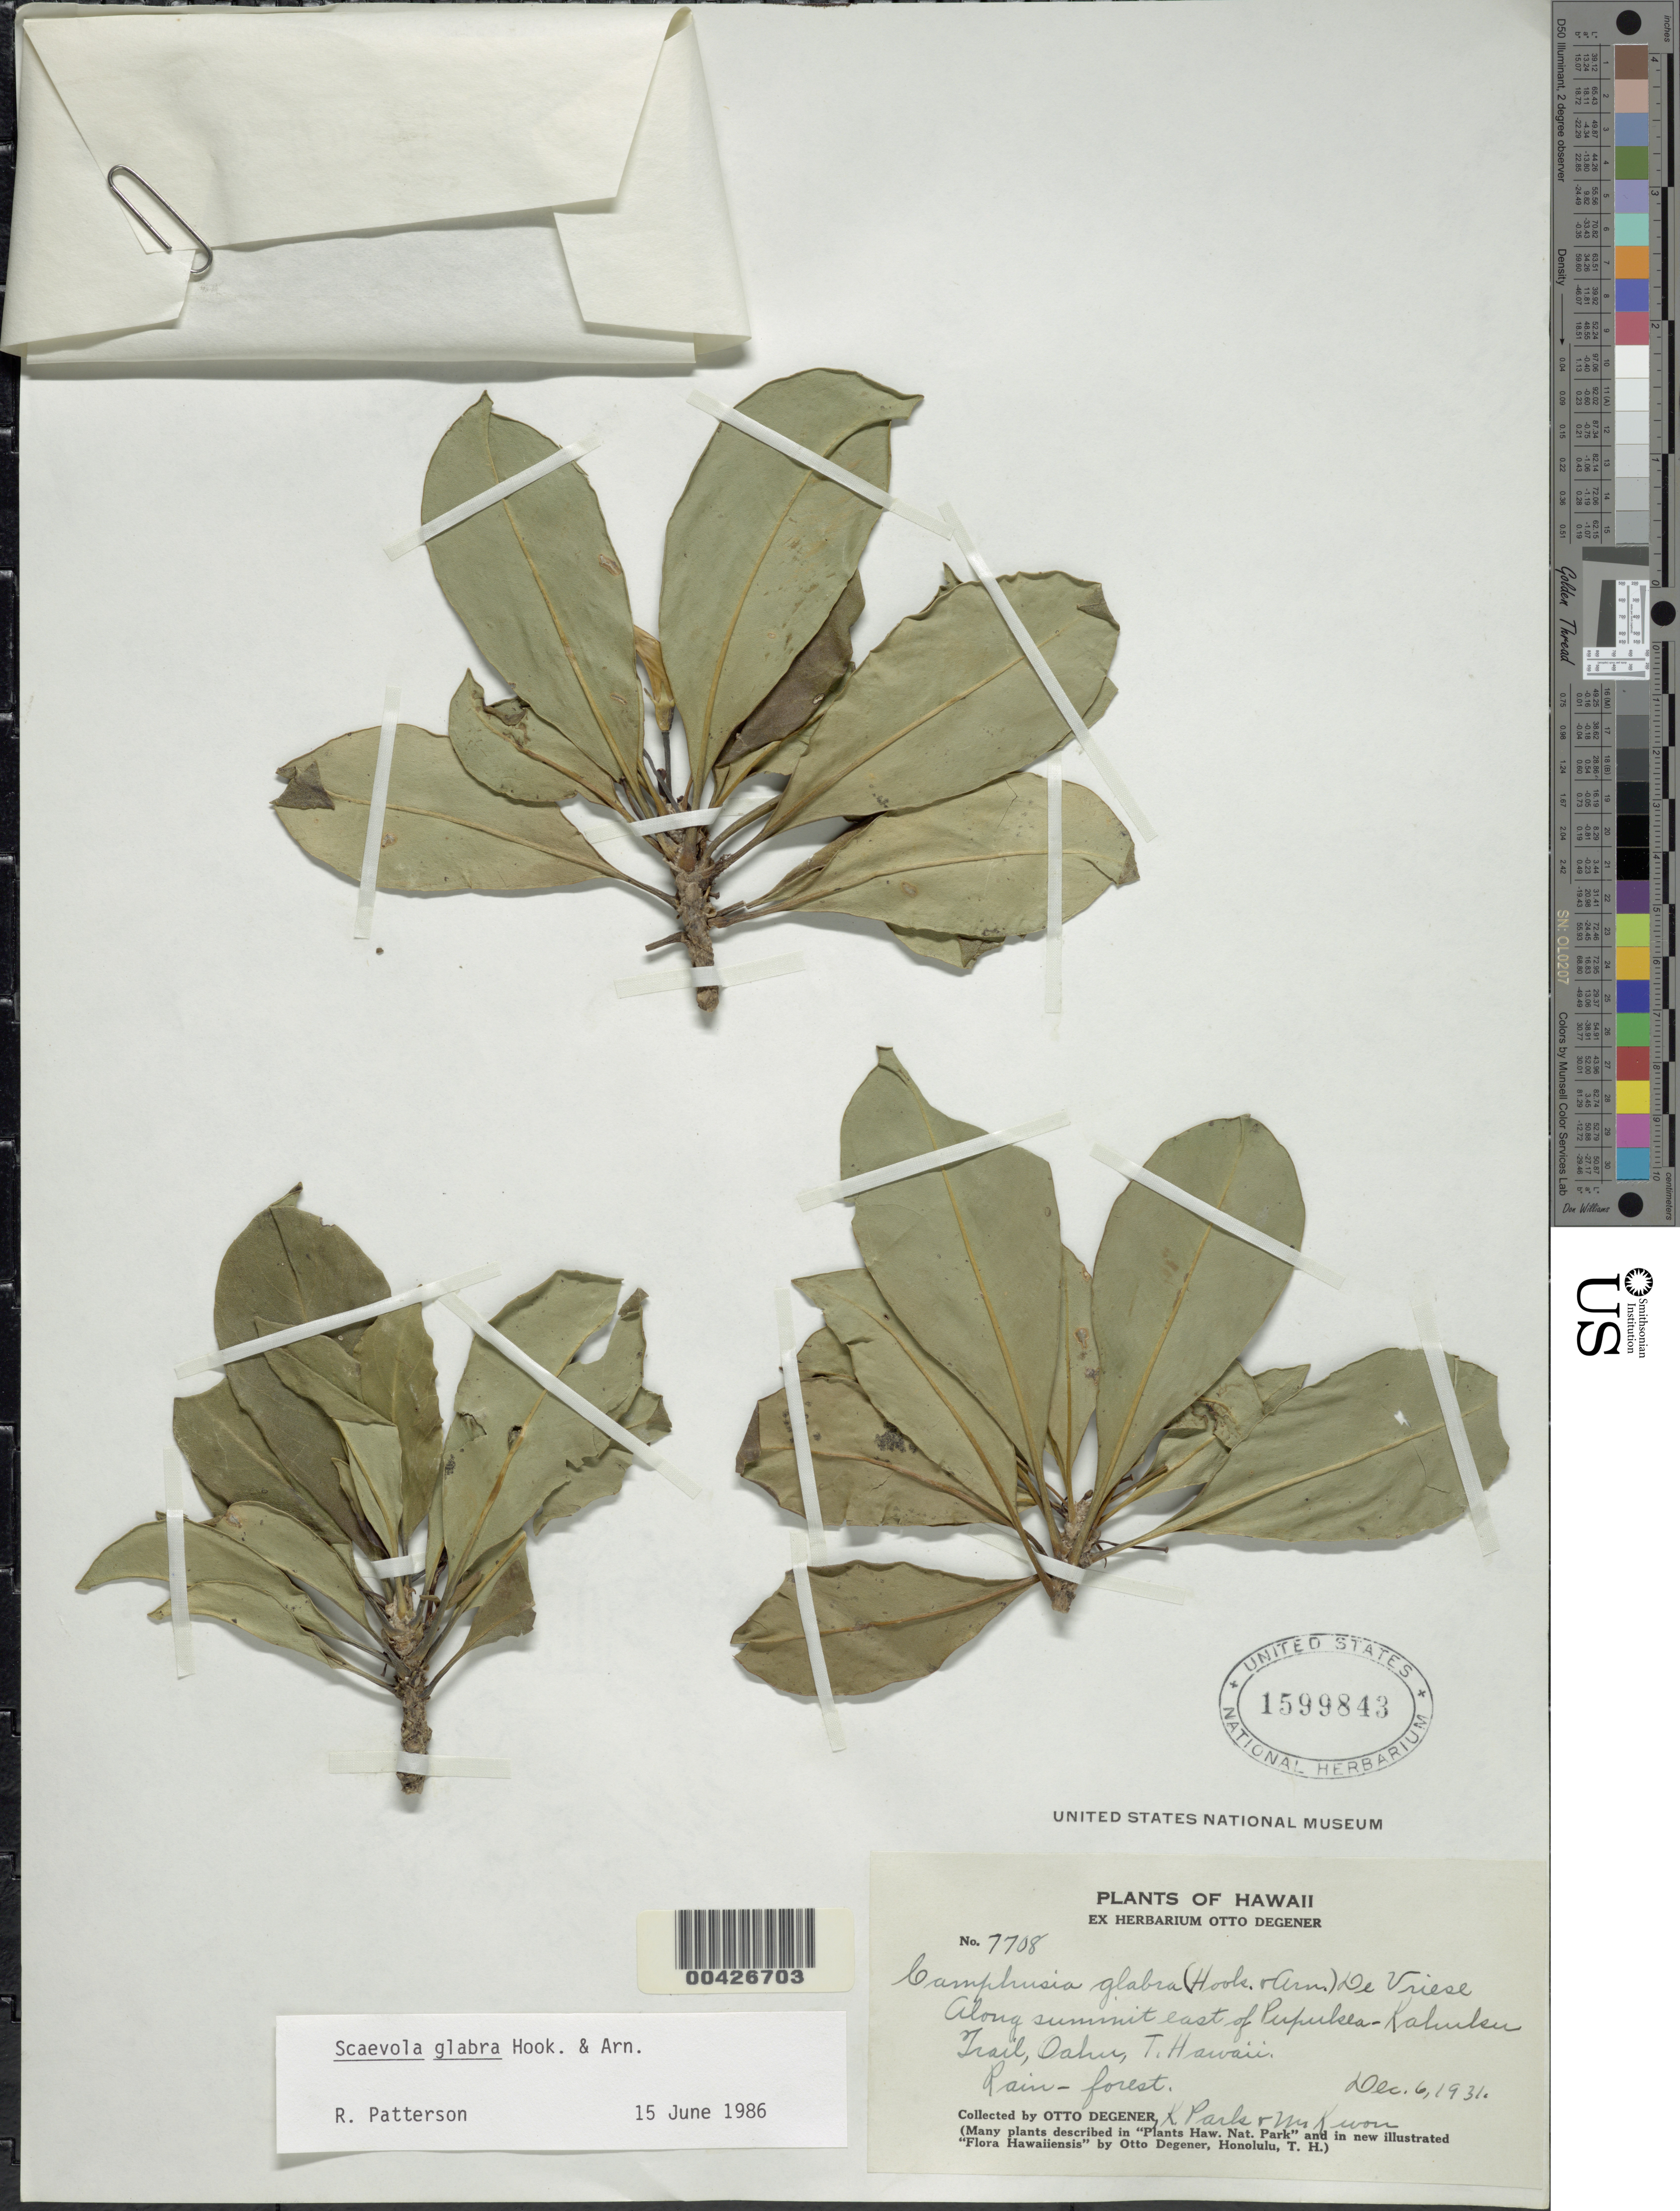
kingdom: Plantae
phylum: Tracheophyta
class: Magnoliopsida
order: Asterales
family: Goodeniaceae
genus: Scaevola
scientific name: Scaevola glabra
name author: Hook. & Arn.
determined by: Patterson, R.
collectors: O. Degener, K. Park & M. Kwon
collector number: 7708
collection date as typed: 6 Dec 1931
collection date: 1931-12-06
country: United States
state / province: Hawaii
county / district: Honolulu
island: Oahu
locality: Along summit east of Pupukea-Kahuku Trail, Oahu, T. Hawaii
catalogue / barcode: US 1599843